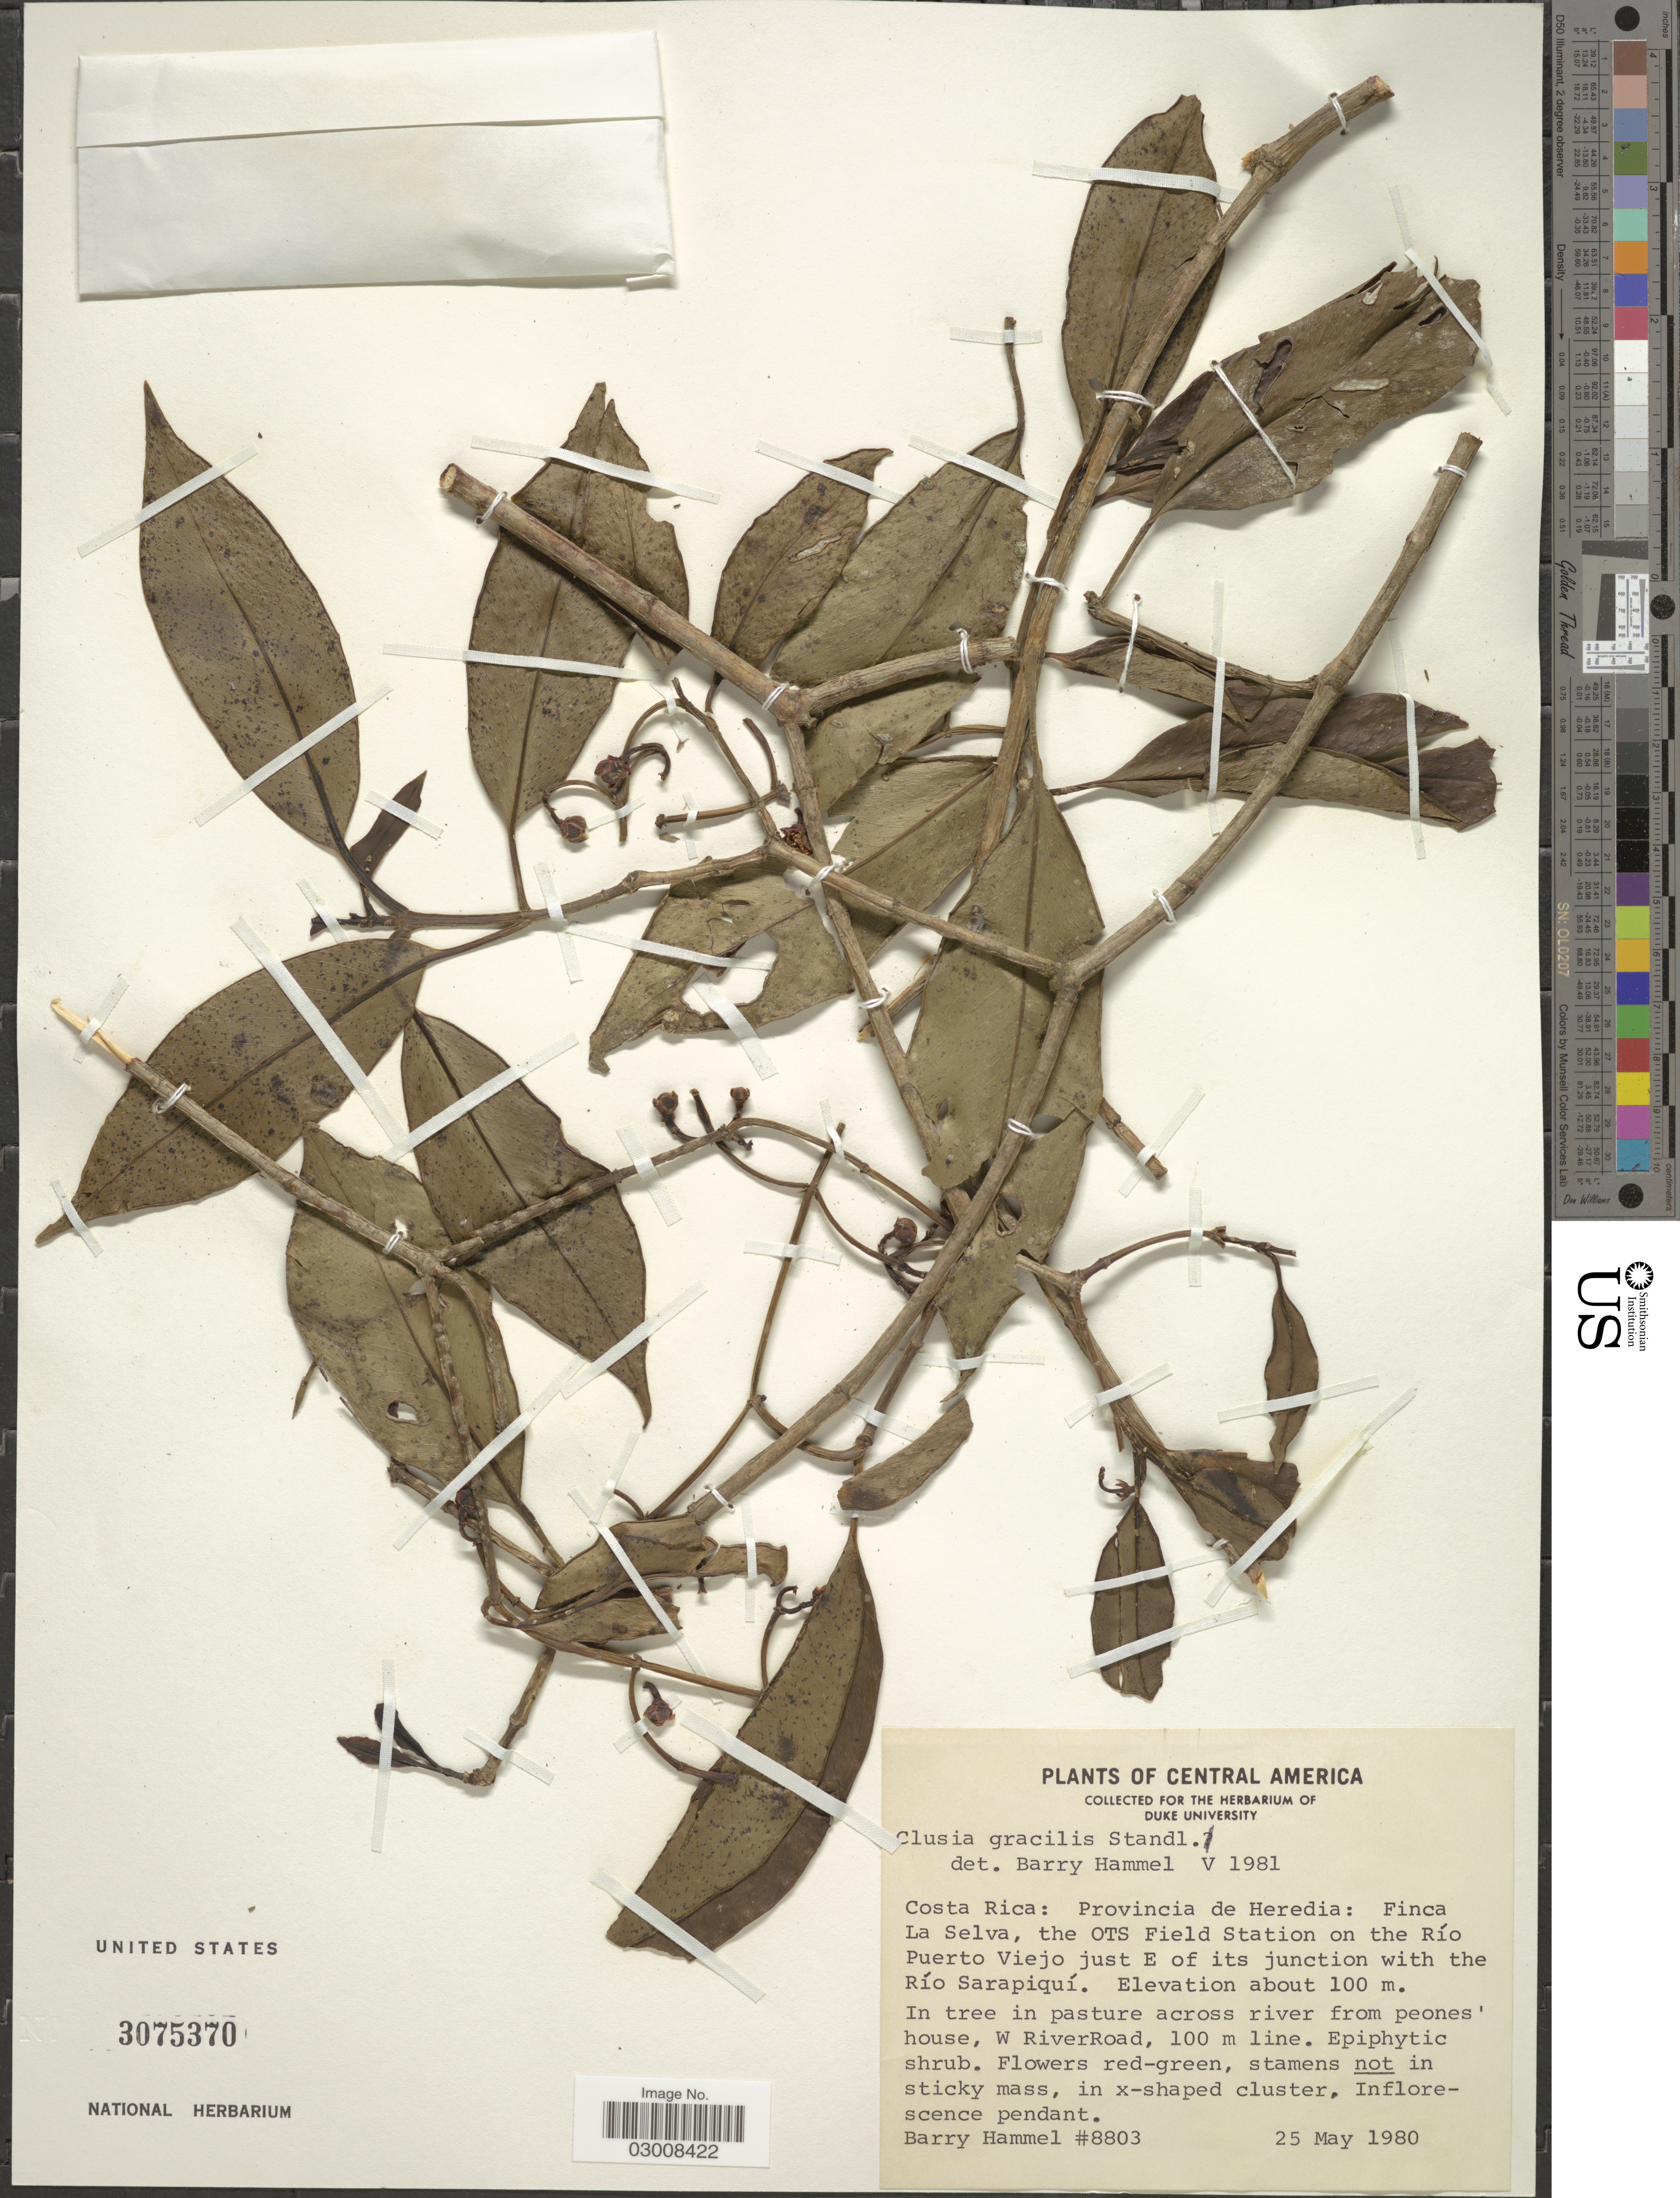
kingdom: Plantae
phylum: Tracheophyta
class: Magnoliopsida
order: Malpighiales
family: Clusiaceae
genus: Clusia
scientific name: Clusia gracilis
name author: Standl.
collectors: B. Hammel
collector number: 8803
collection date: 1980-05-25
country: Costa Rica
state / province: Heredia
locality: Finca La Selva, the OTS Field Station on the Río Puerto Viejo just E of its junction with the Río Sarapiquí.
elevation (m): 100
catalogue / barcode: US 3075370